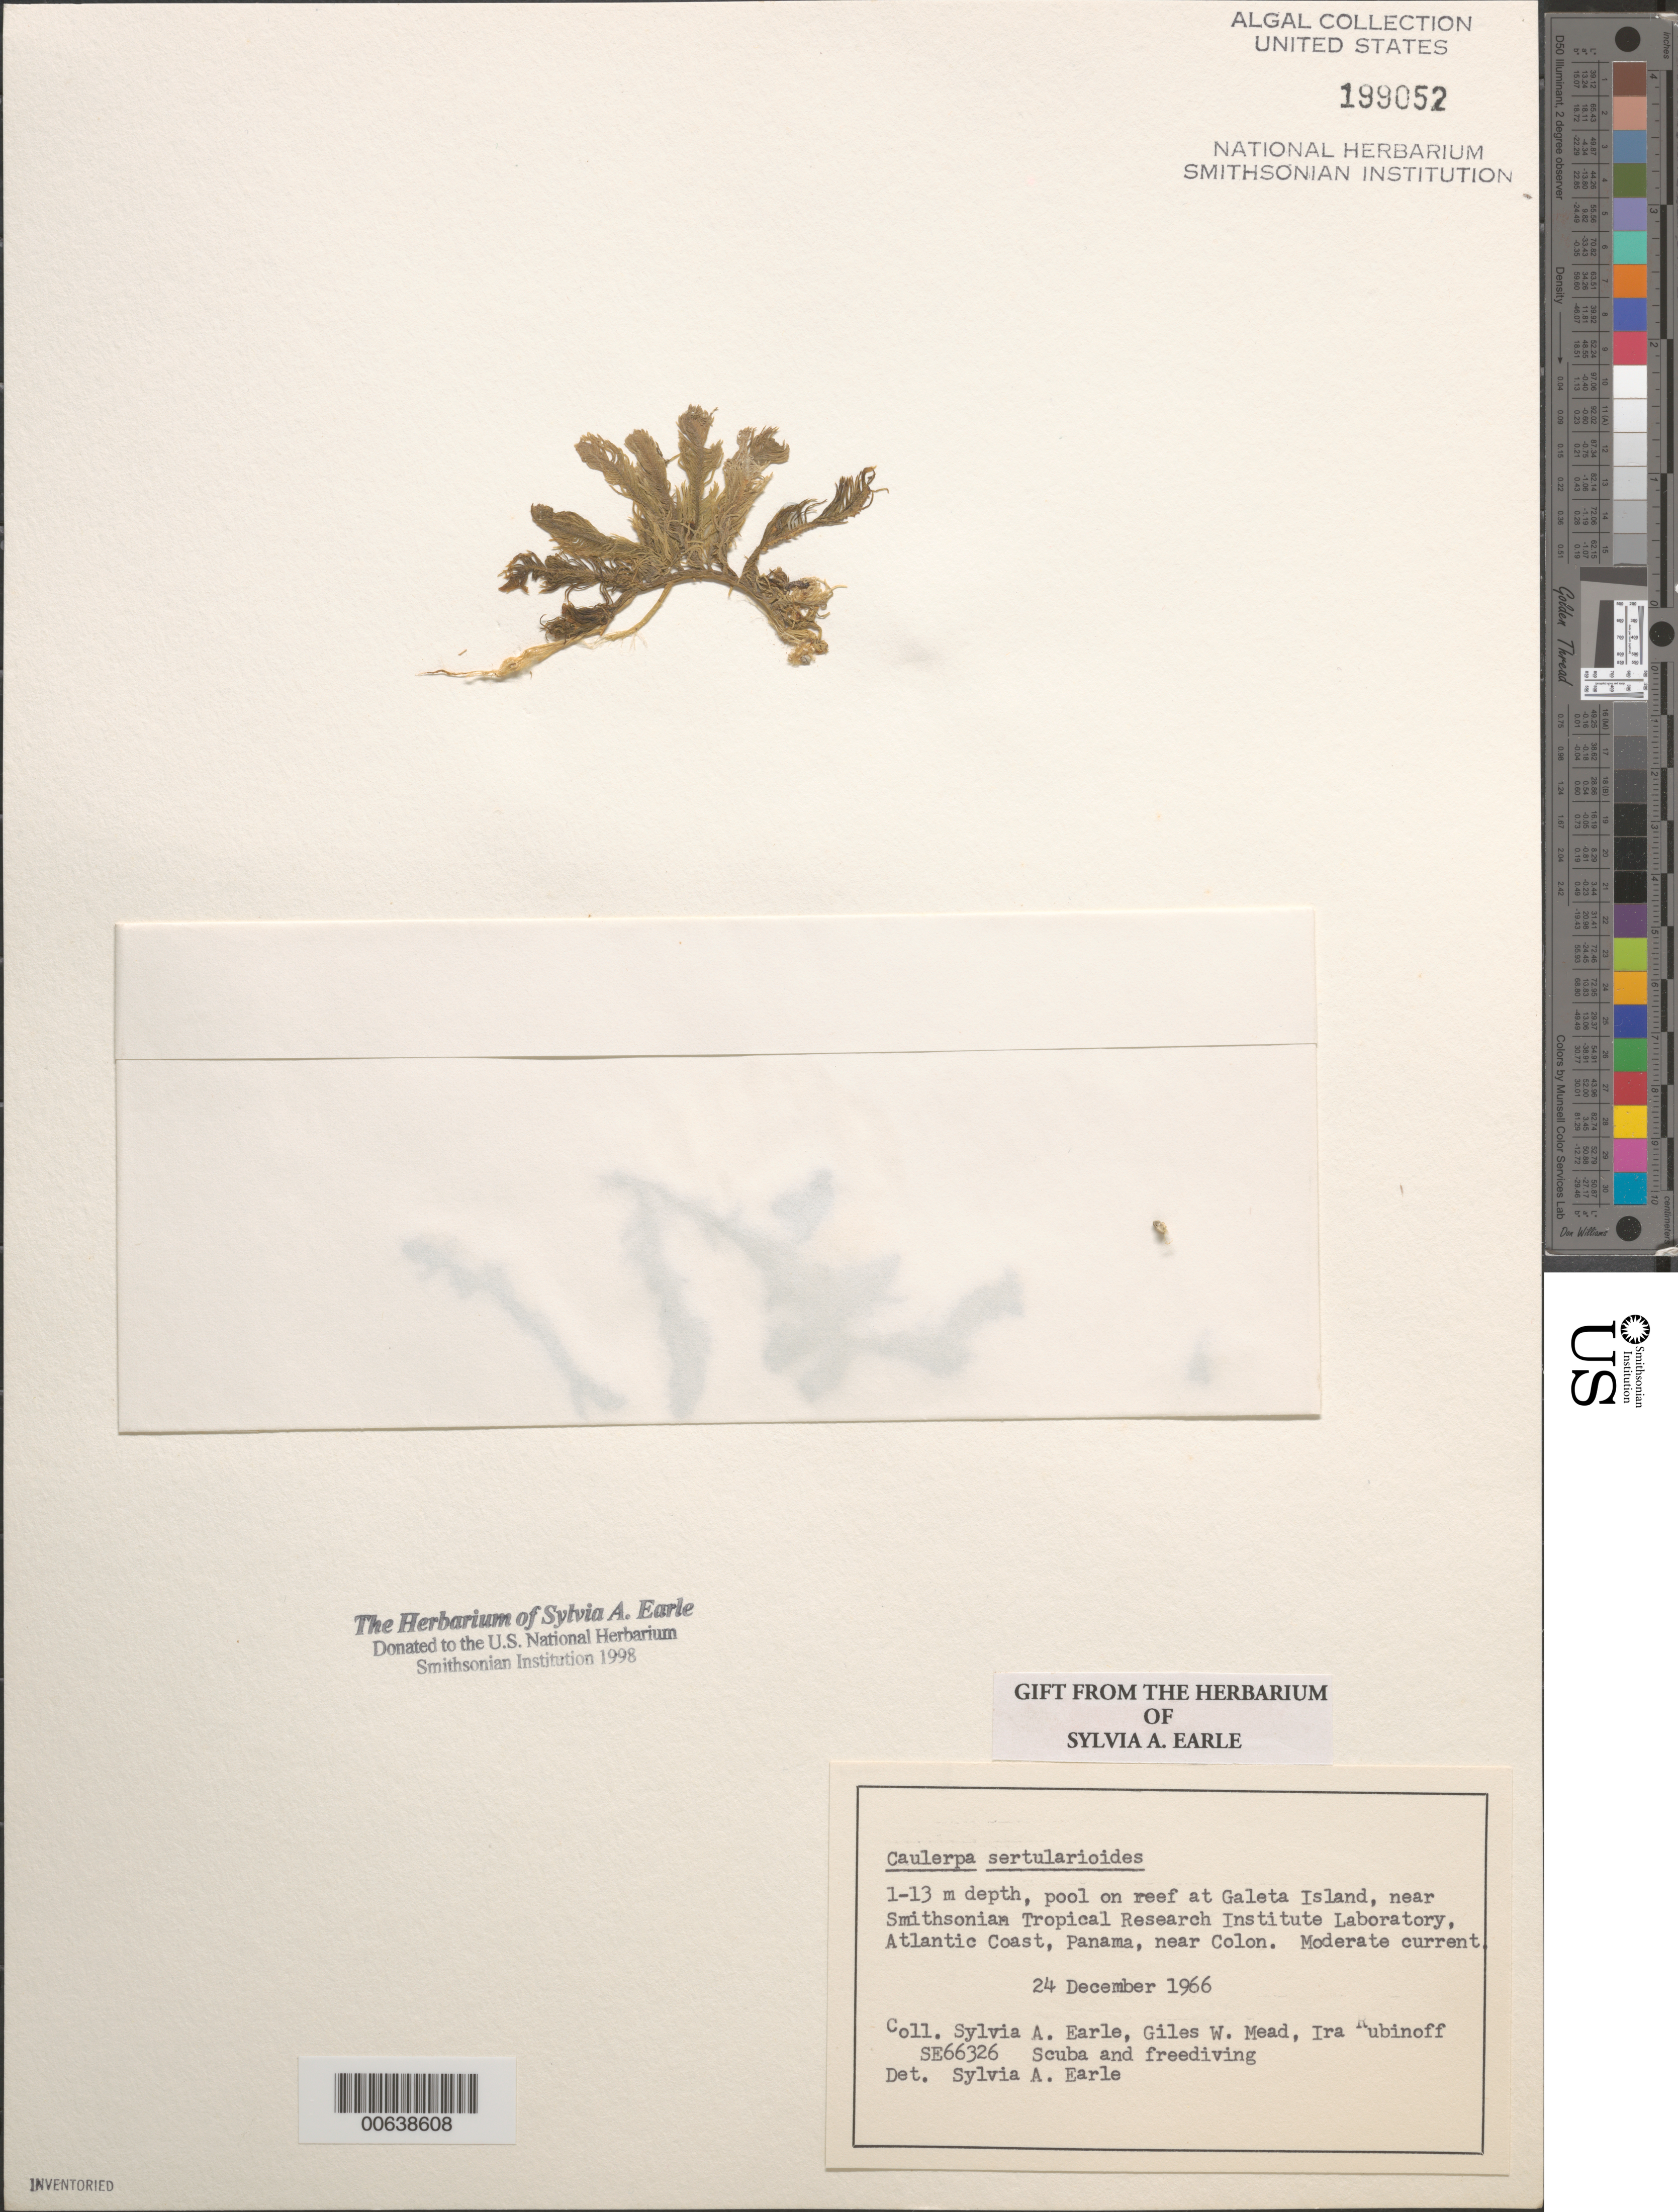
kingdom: Plantae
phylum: Chlorophyta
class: Ulvophyceae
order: Bryopsidales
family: Caulerpaceae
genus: Caulerpa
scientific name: Caulerpa sertularioides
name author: (S.G. Gmel.) M. Howe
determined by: Earle, S. A.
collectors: S. A. Earle, G. W. Mead & I. Rubinoff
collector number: SE 66326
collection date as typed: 24 Dec 1966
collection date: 1966-12-24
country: Panama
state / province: Colón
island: Galeta Island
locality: Near Smithsonian Tropical Research Institute Laboratory, near Colon, Atlantic Coast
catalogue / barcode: US 199052